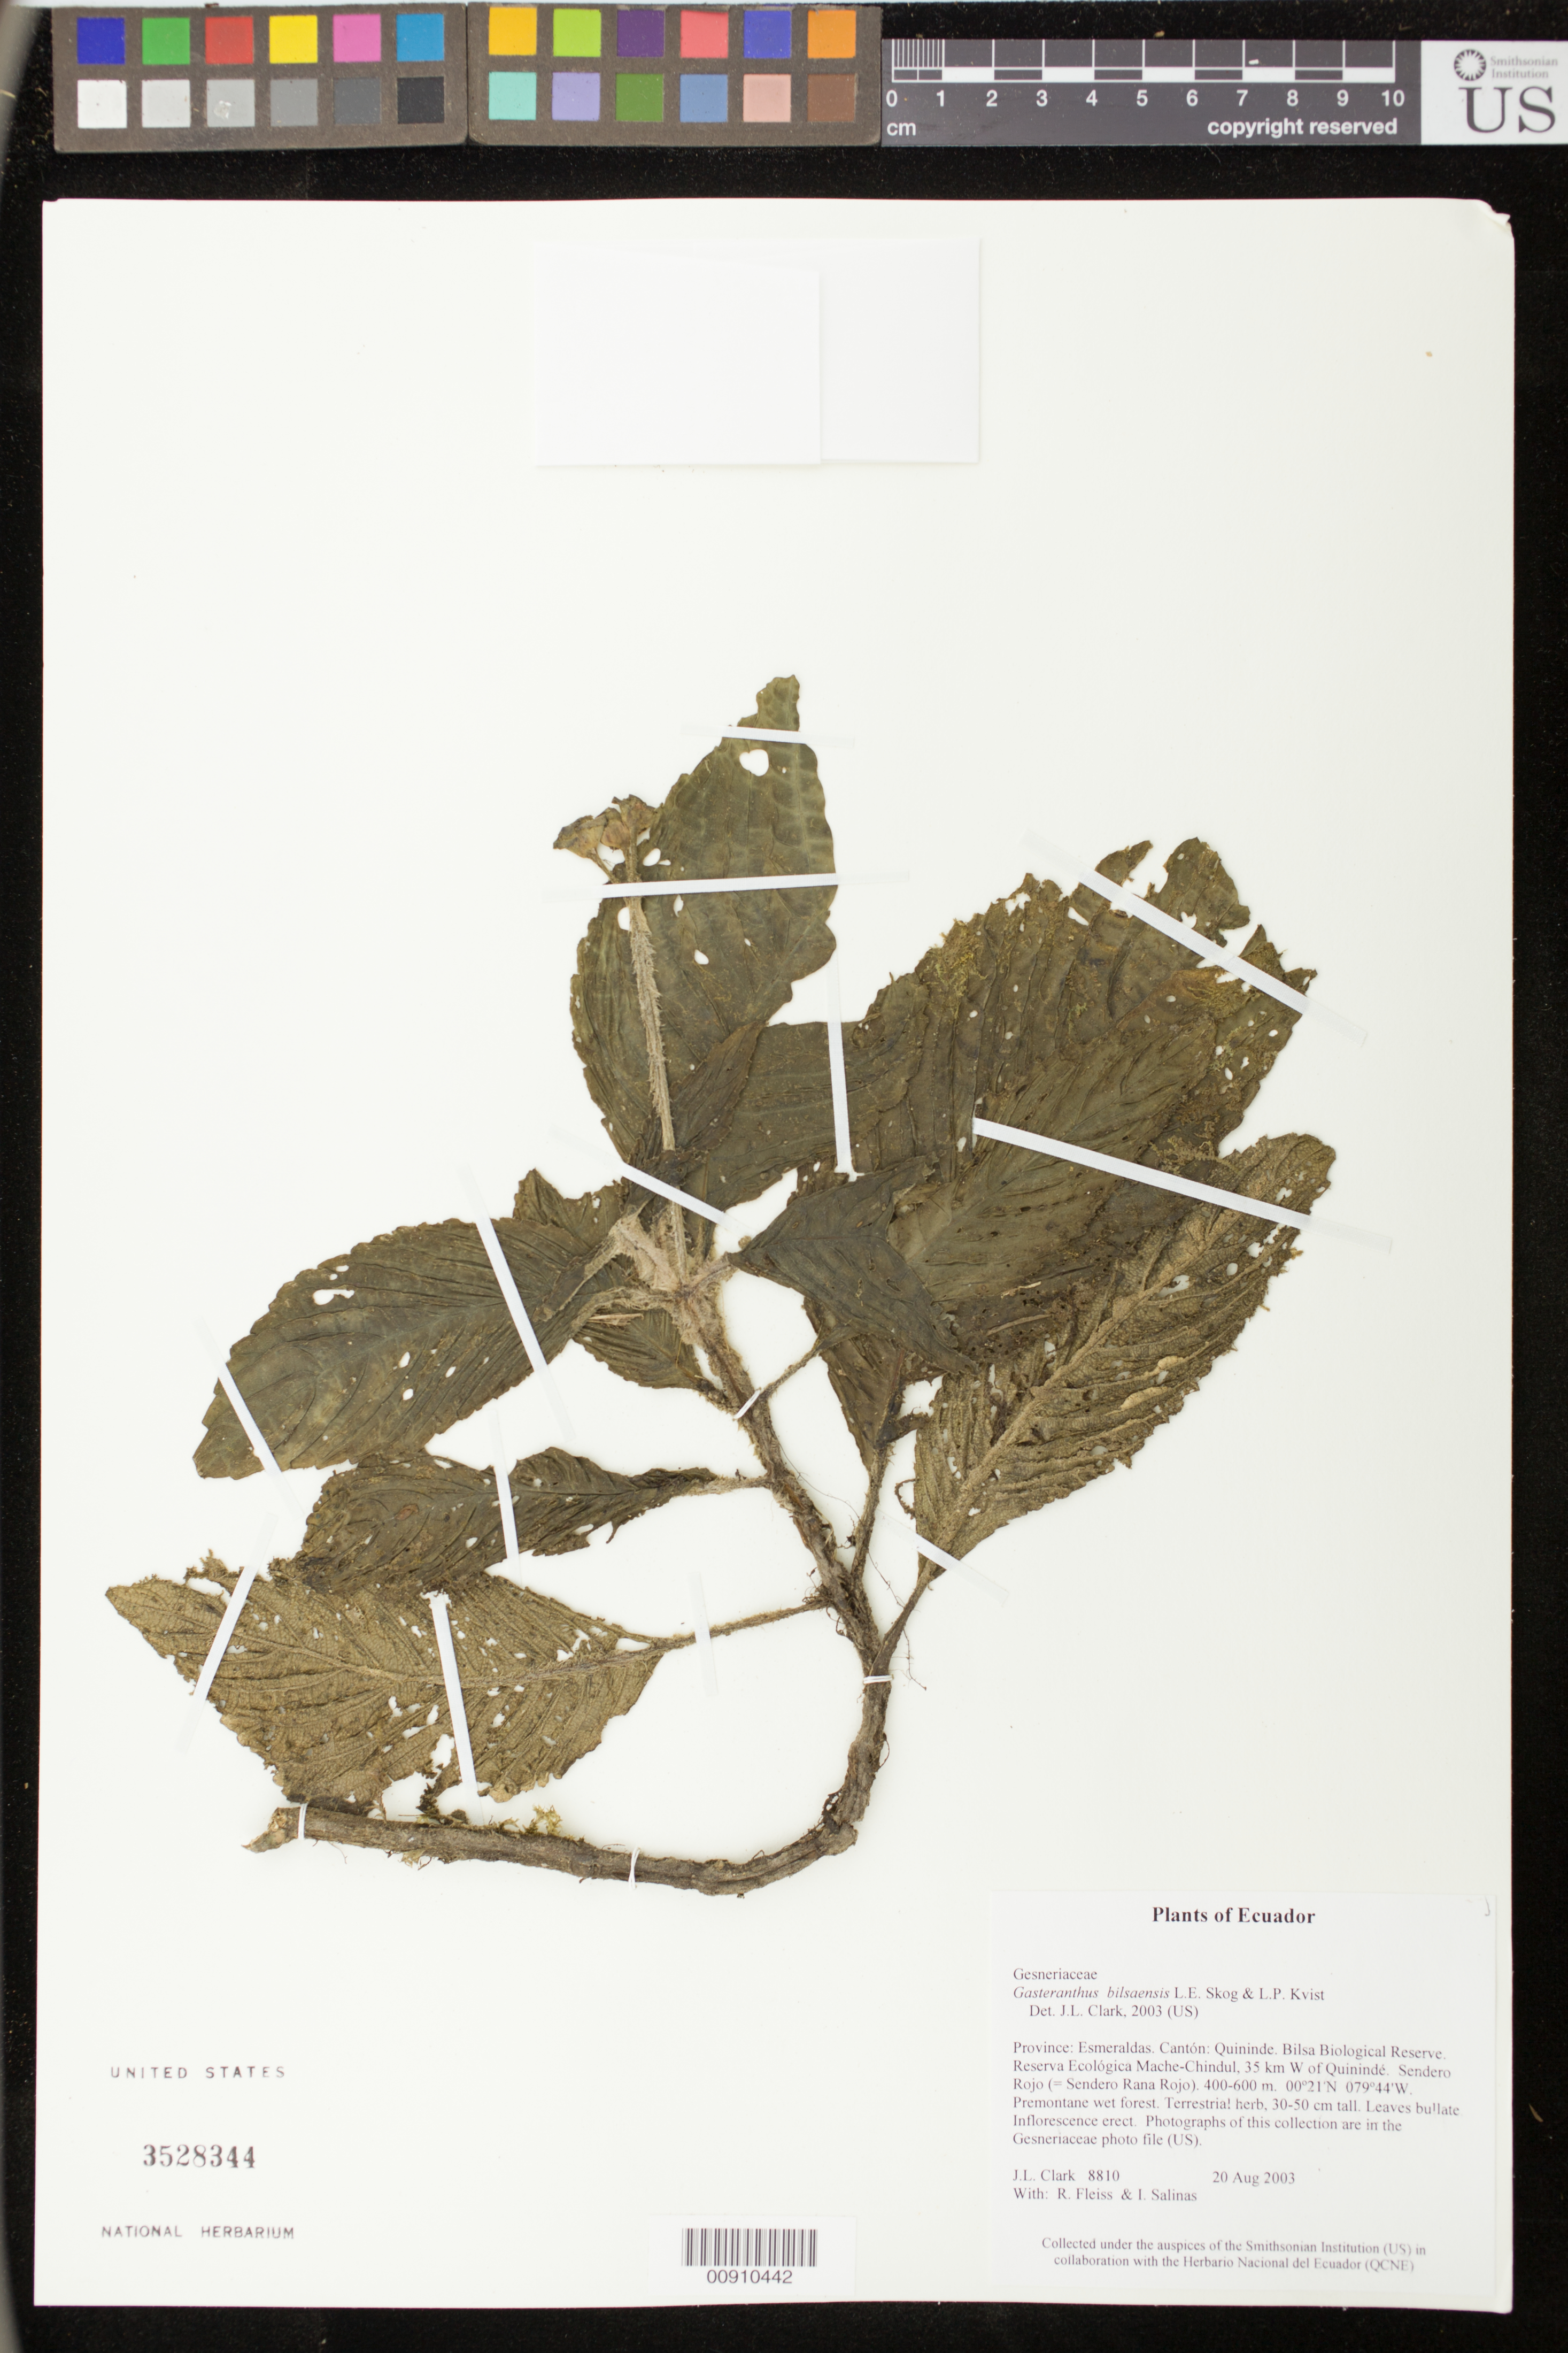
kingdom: Plantae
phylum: Tracheophyta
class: Magnoliopsida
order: Lamiales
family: Gesneriaceae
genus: Gasteranthus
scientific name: Gasteranthus bilsaensis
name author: L.E. Skog & L.P. Kvist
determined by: Clark, J. L., (SEL), The Marie Selby Botanical Garden (UNITED STATES)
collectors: J. L. Clark, R. Fleiss & I. Salinas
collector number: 8810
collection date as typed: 20 Aug 2003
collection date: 2003-08-20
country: Ecuador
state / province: Esmeraldas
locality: Quininde. Bilsa Biological Reserve. Reserva Ecológica Mache-Chindul, 35 km W of Quinindé. Sendero Rojo (= Sendero Rana Rojo).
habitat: Premontane wet forest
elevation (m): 400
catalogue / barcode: US 3528344